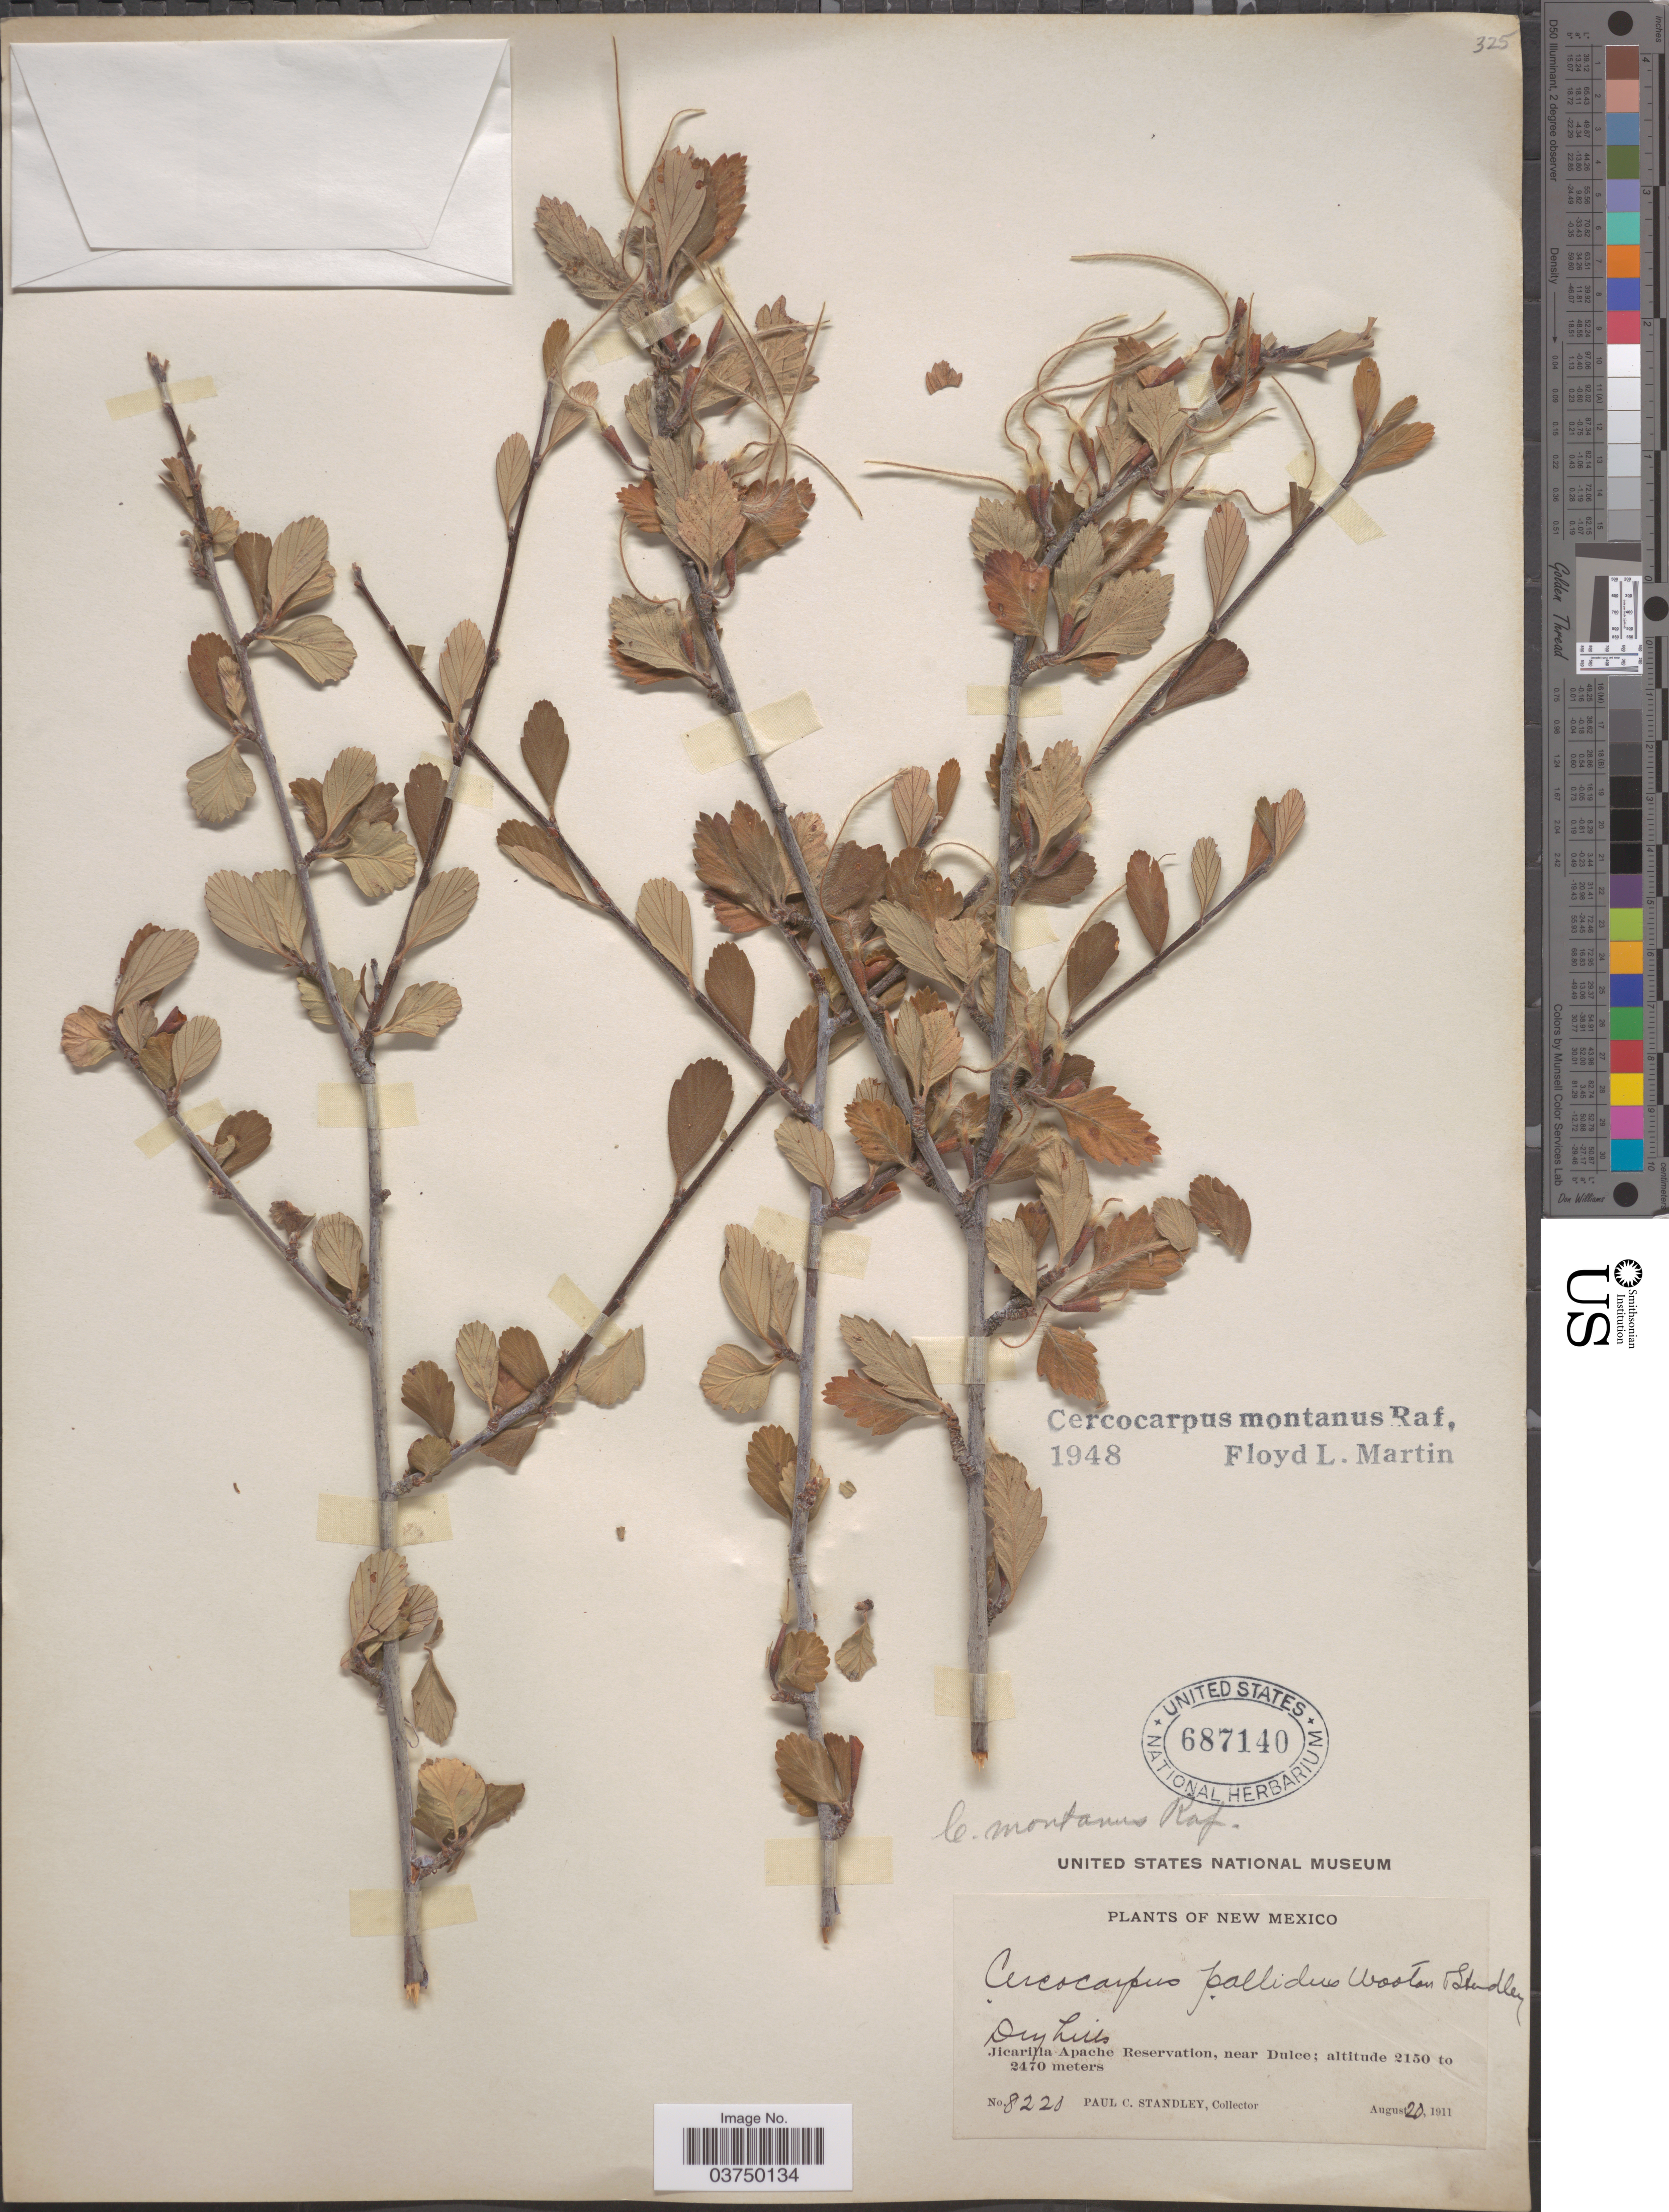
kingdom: Plantae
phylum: Tracheophyta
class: Magnoliopsida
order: Rosales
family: Rosaceae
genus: Cercocarpus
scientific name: Cercocarpus montanus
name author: Raf.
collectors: P. C. Standley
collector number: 8220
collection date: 1911-08-20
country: United States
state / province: New Mexico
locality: Dry hills. Jicarilla Apache Reservation, near Dulce.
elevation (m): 2150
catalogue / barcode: US 687140